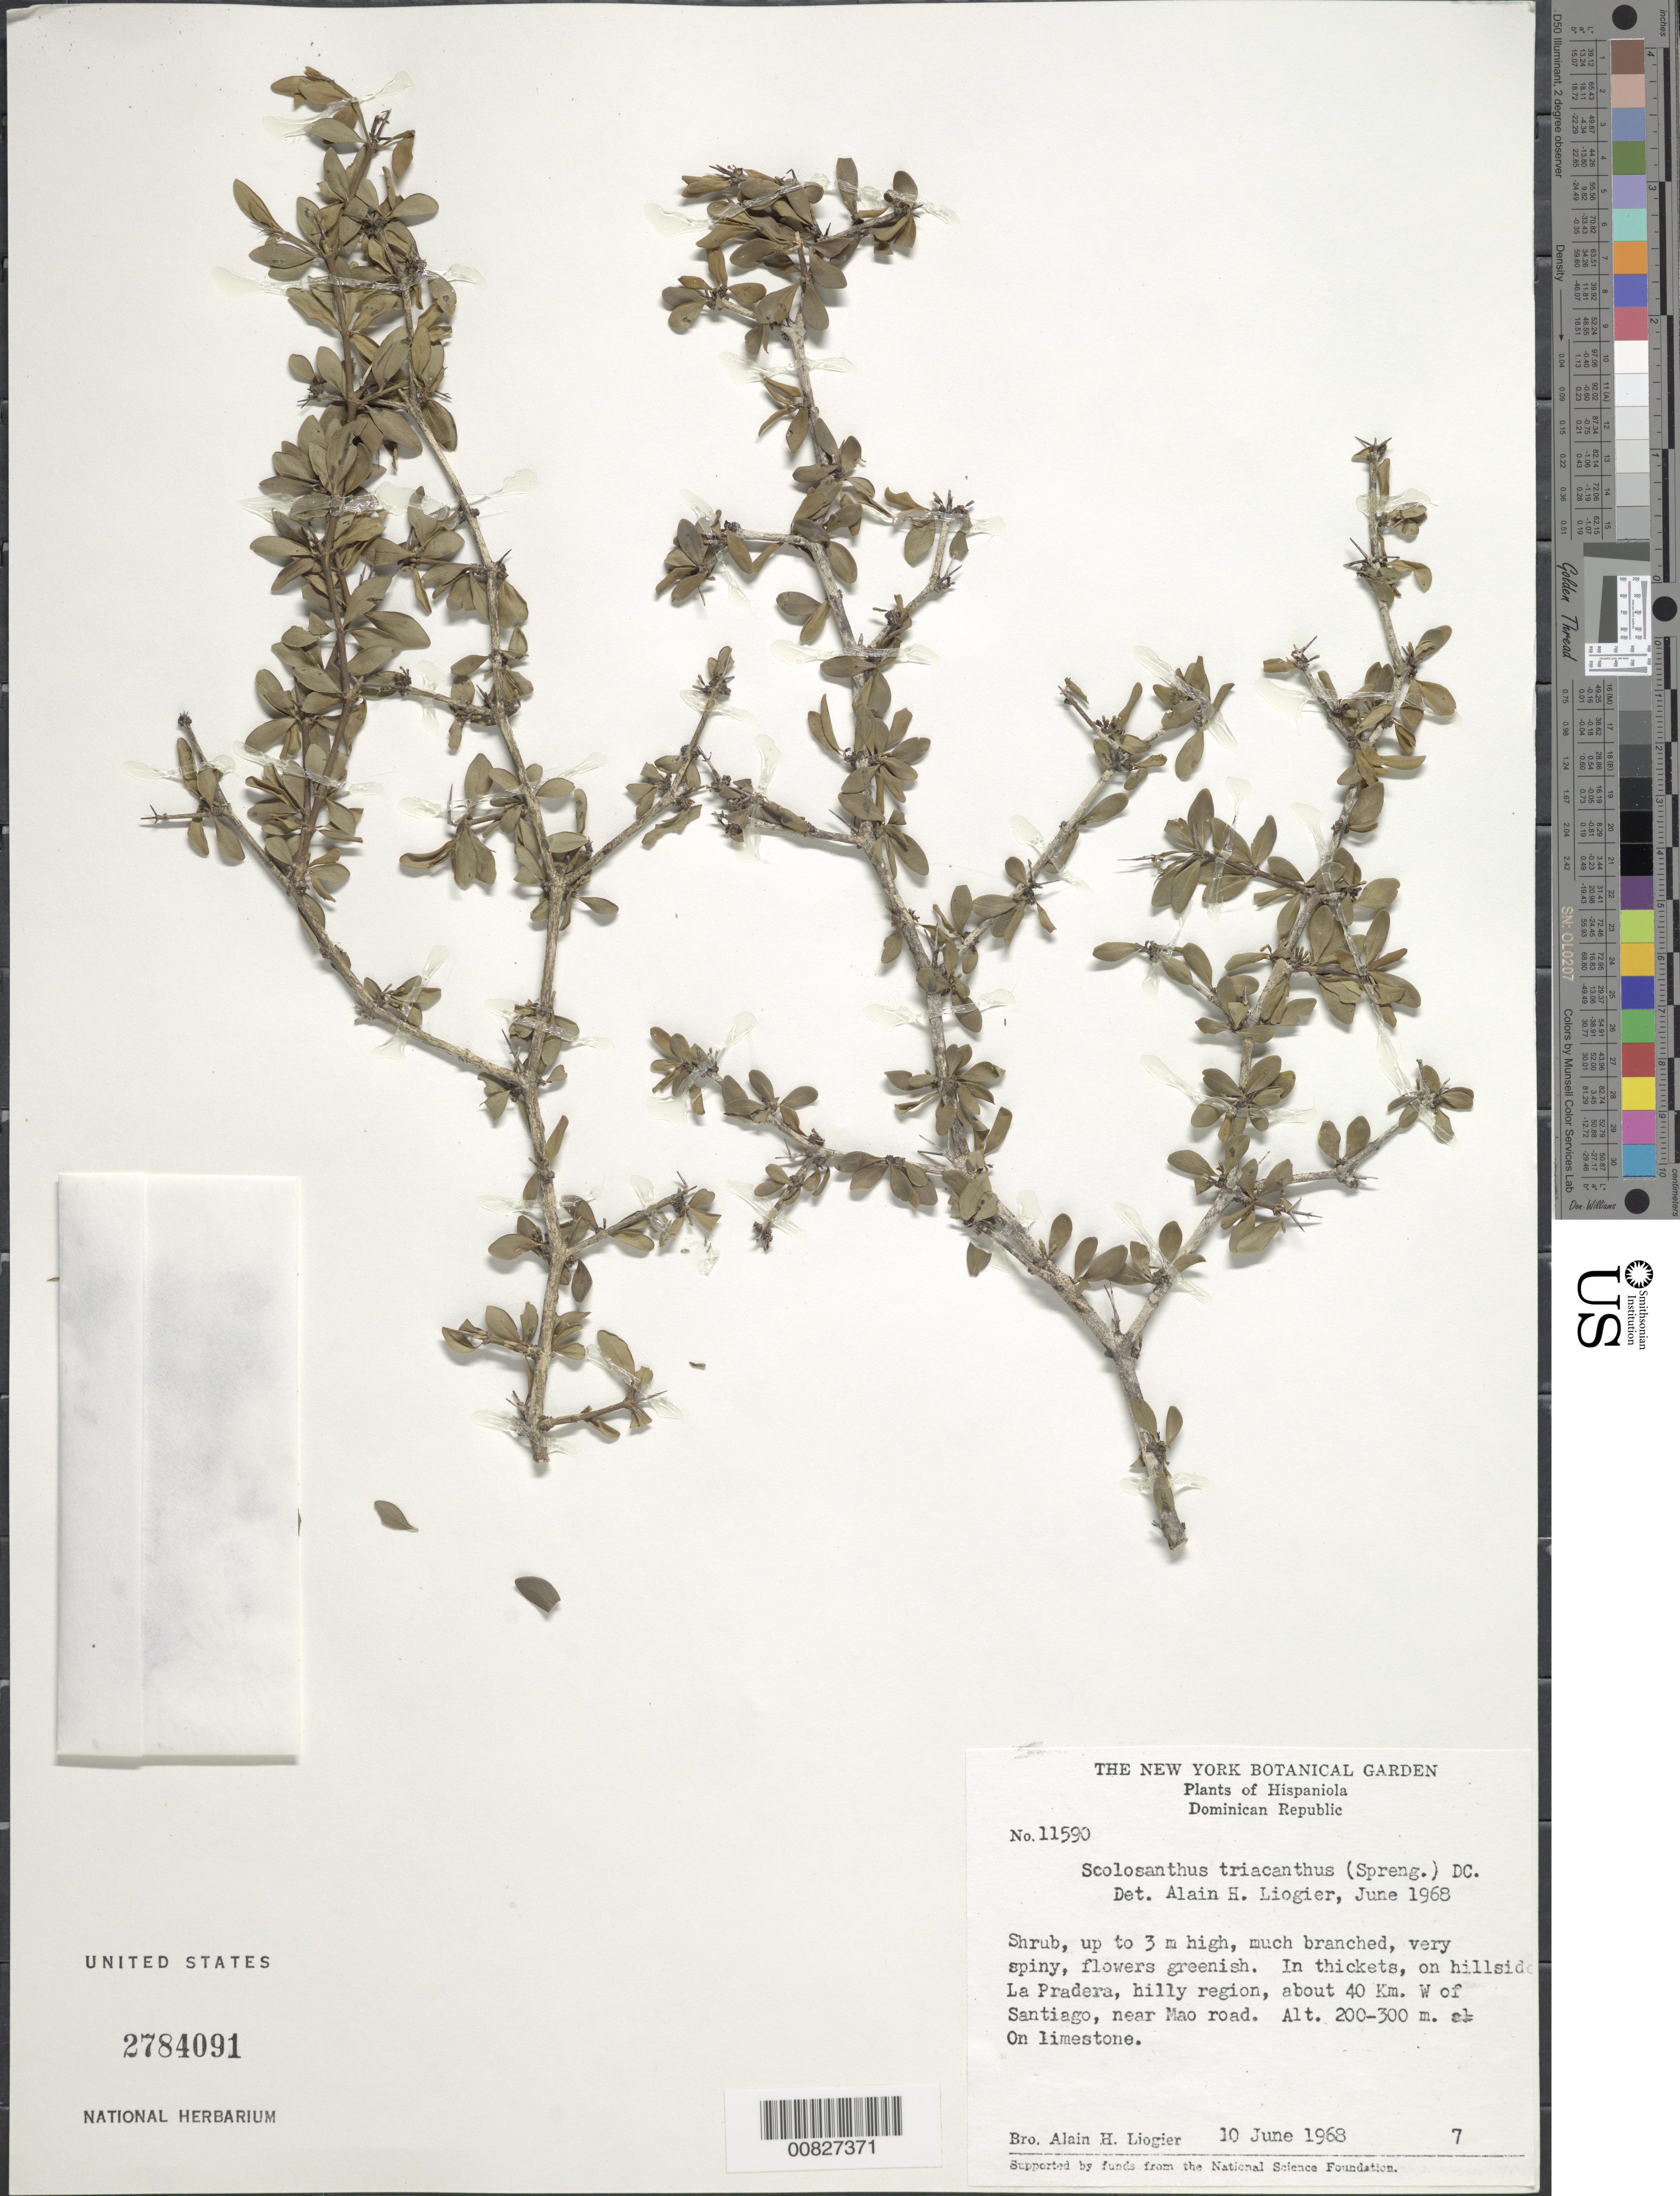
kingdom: Plantae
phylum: Tracheophyta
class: Magnoliopsida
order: Gentianales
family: Rubiaceae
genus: Scolosanthus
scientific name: Scolosanthus triacanthus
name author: (Spreng.) DC.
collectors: A. H. Liogier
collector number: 11590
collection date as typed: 10 Jun 1968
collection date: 1968-06-10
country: Dominican Republic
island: Hispaniola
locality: La Pradera, hilly region, about 40 km W of Santiago, near Mao Road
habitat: In thickets on limestone hillside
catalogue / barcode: US 2784091